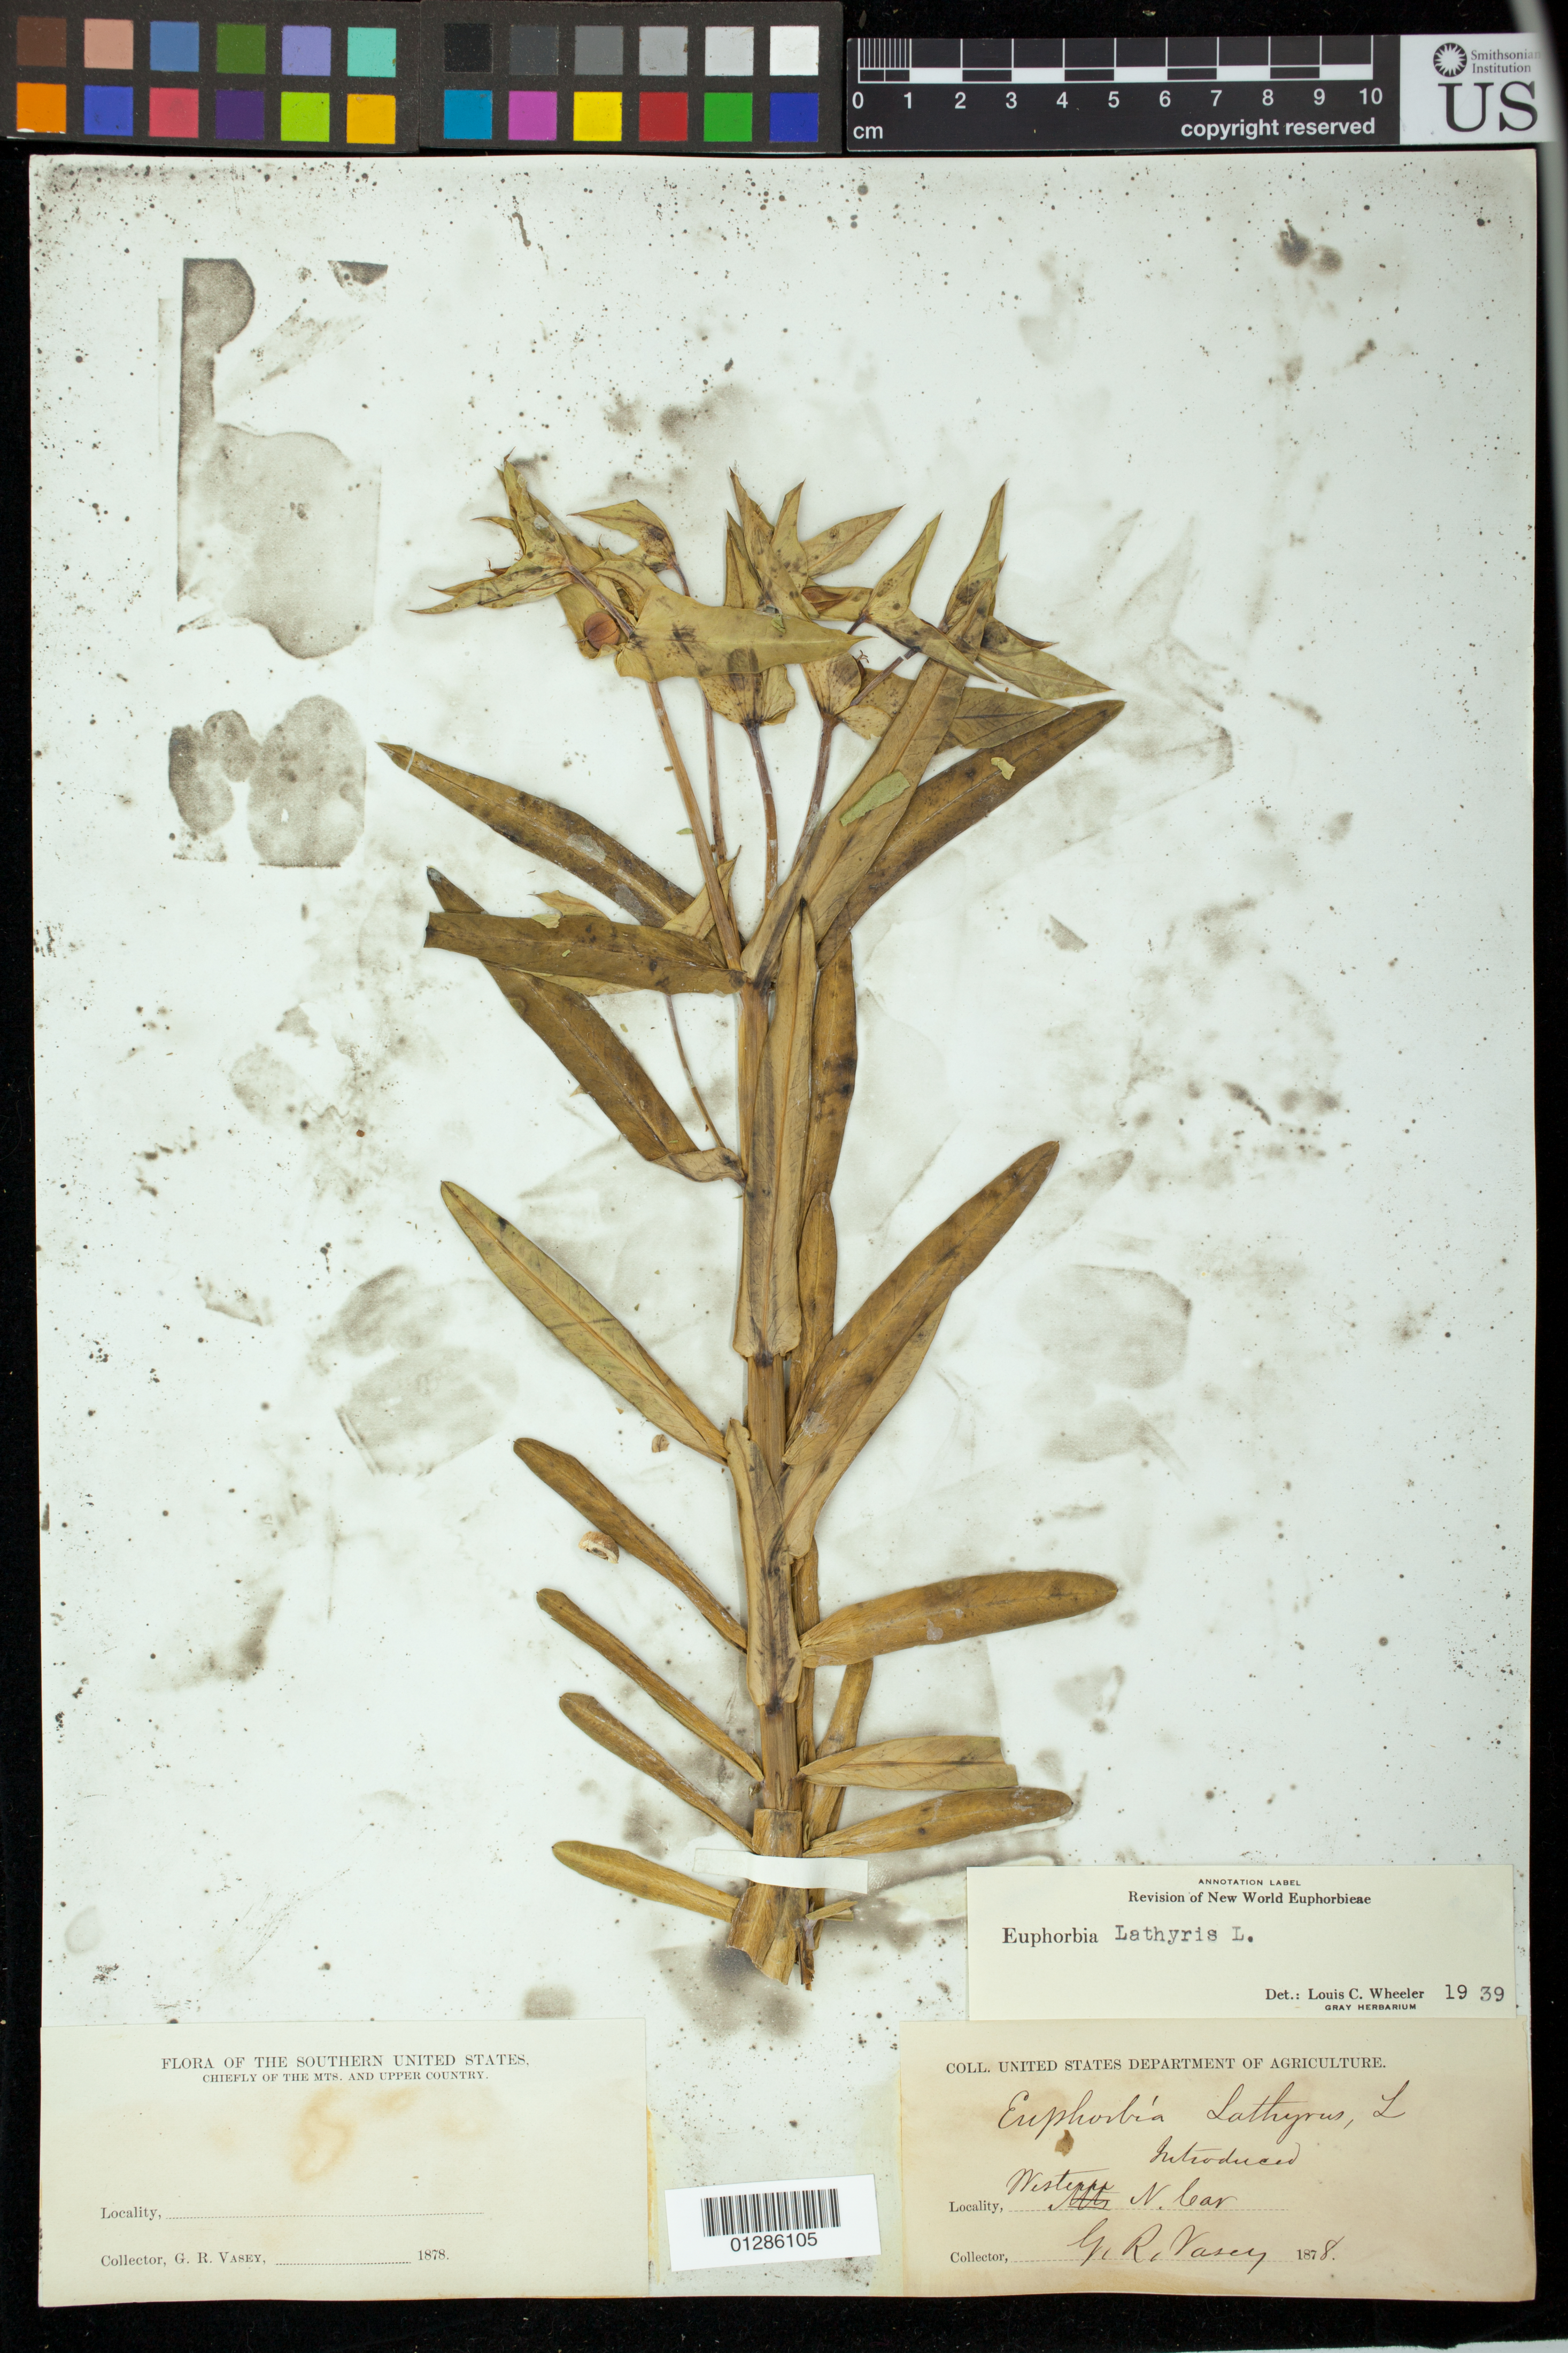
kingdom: Plantae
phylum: Tracheophyta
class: Magnoliopsida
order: Malpighiales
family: Euphorbiaceae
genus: Euphorbia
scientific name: Euphorbia lathyris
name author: L.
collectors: G. R. Vasey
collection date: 1878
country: United States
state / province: North Carolina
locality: Western N. Car